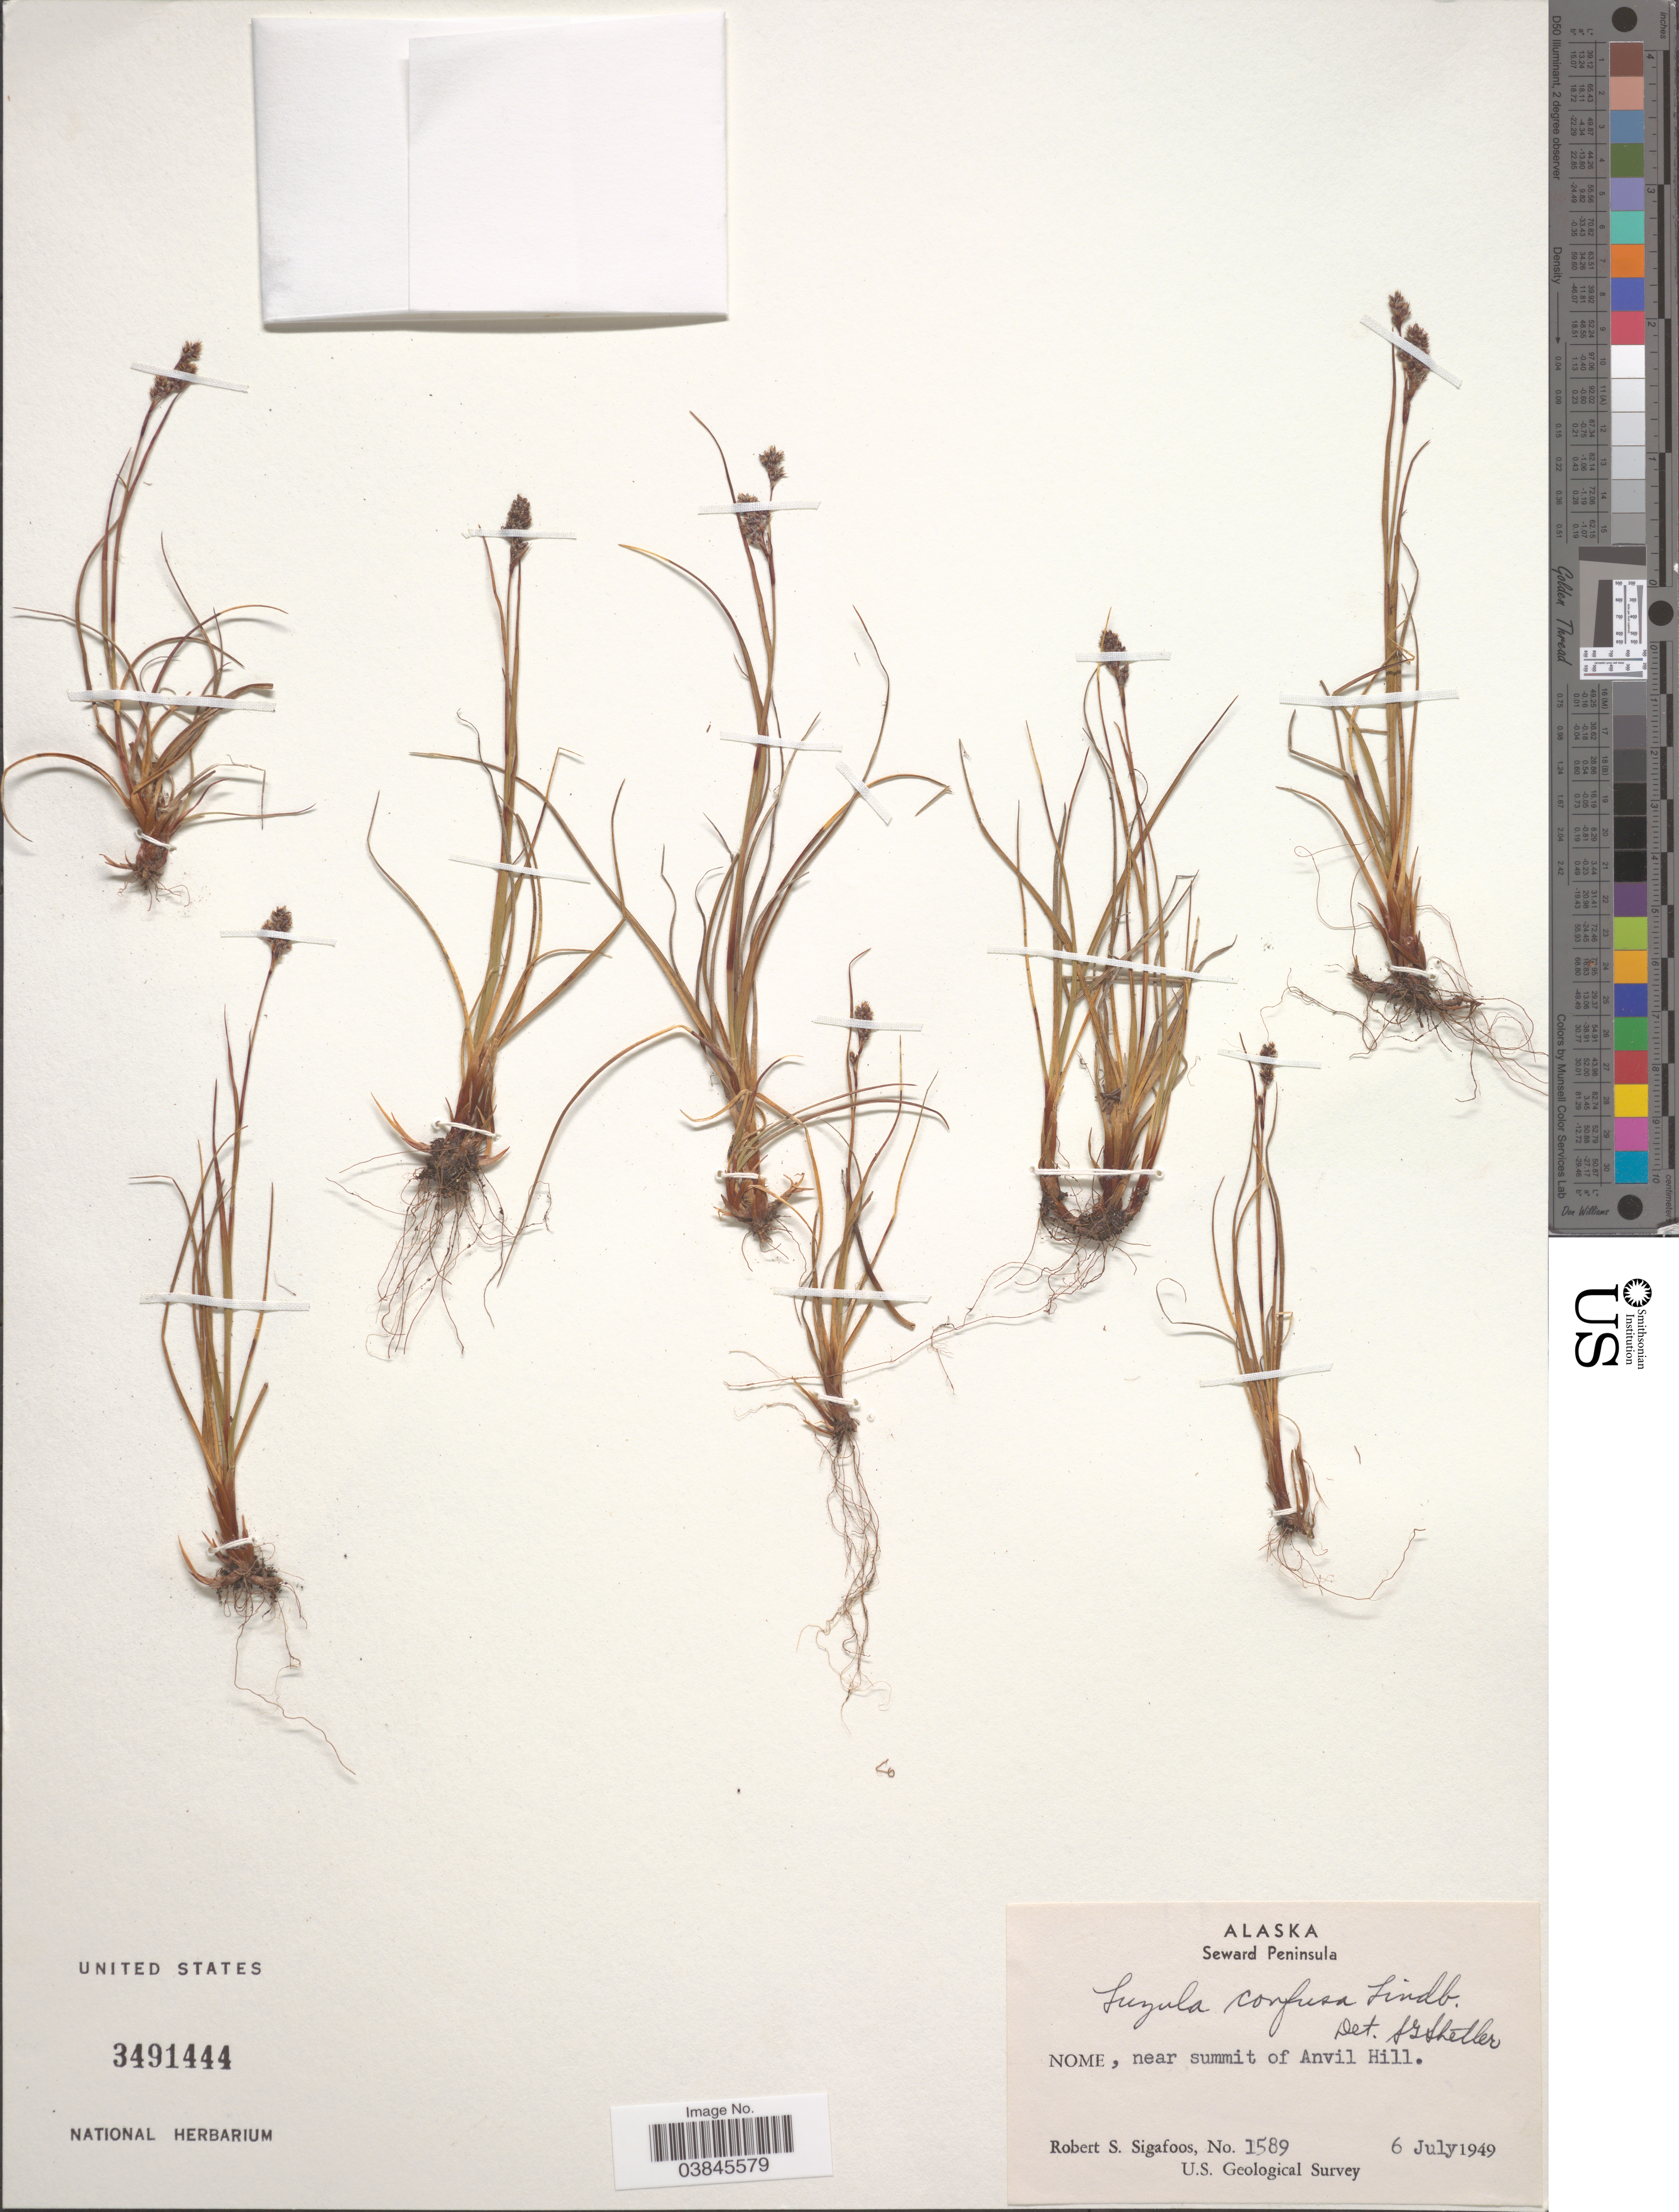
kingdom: Plantae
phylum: Tracheophyta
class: Liliopsida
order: Poales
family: Juncaceae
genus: Luzula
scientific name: Luzula confusa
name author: Lindeb.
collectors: R. Sigafoos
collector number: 1589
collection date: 1949-07-06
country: United States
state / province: Alaska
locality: Seward Peninsula. Nome, near summit of Anvil Hill.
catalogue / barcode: US 3491444